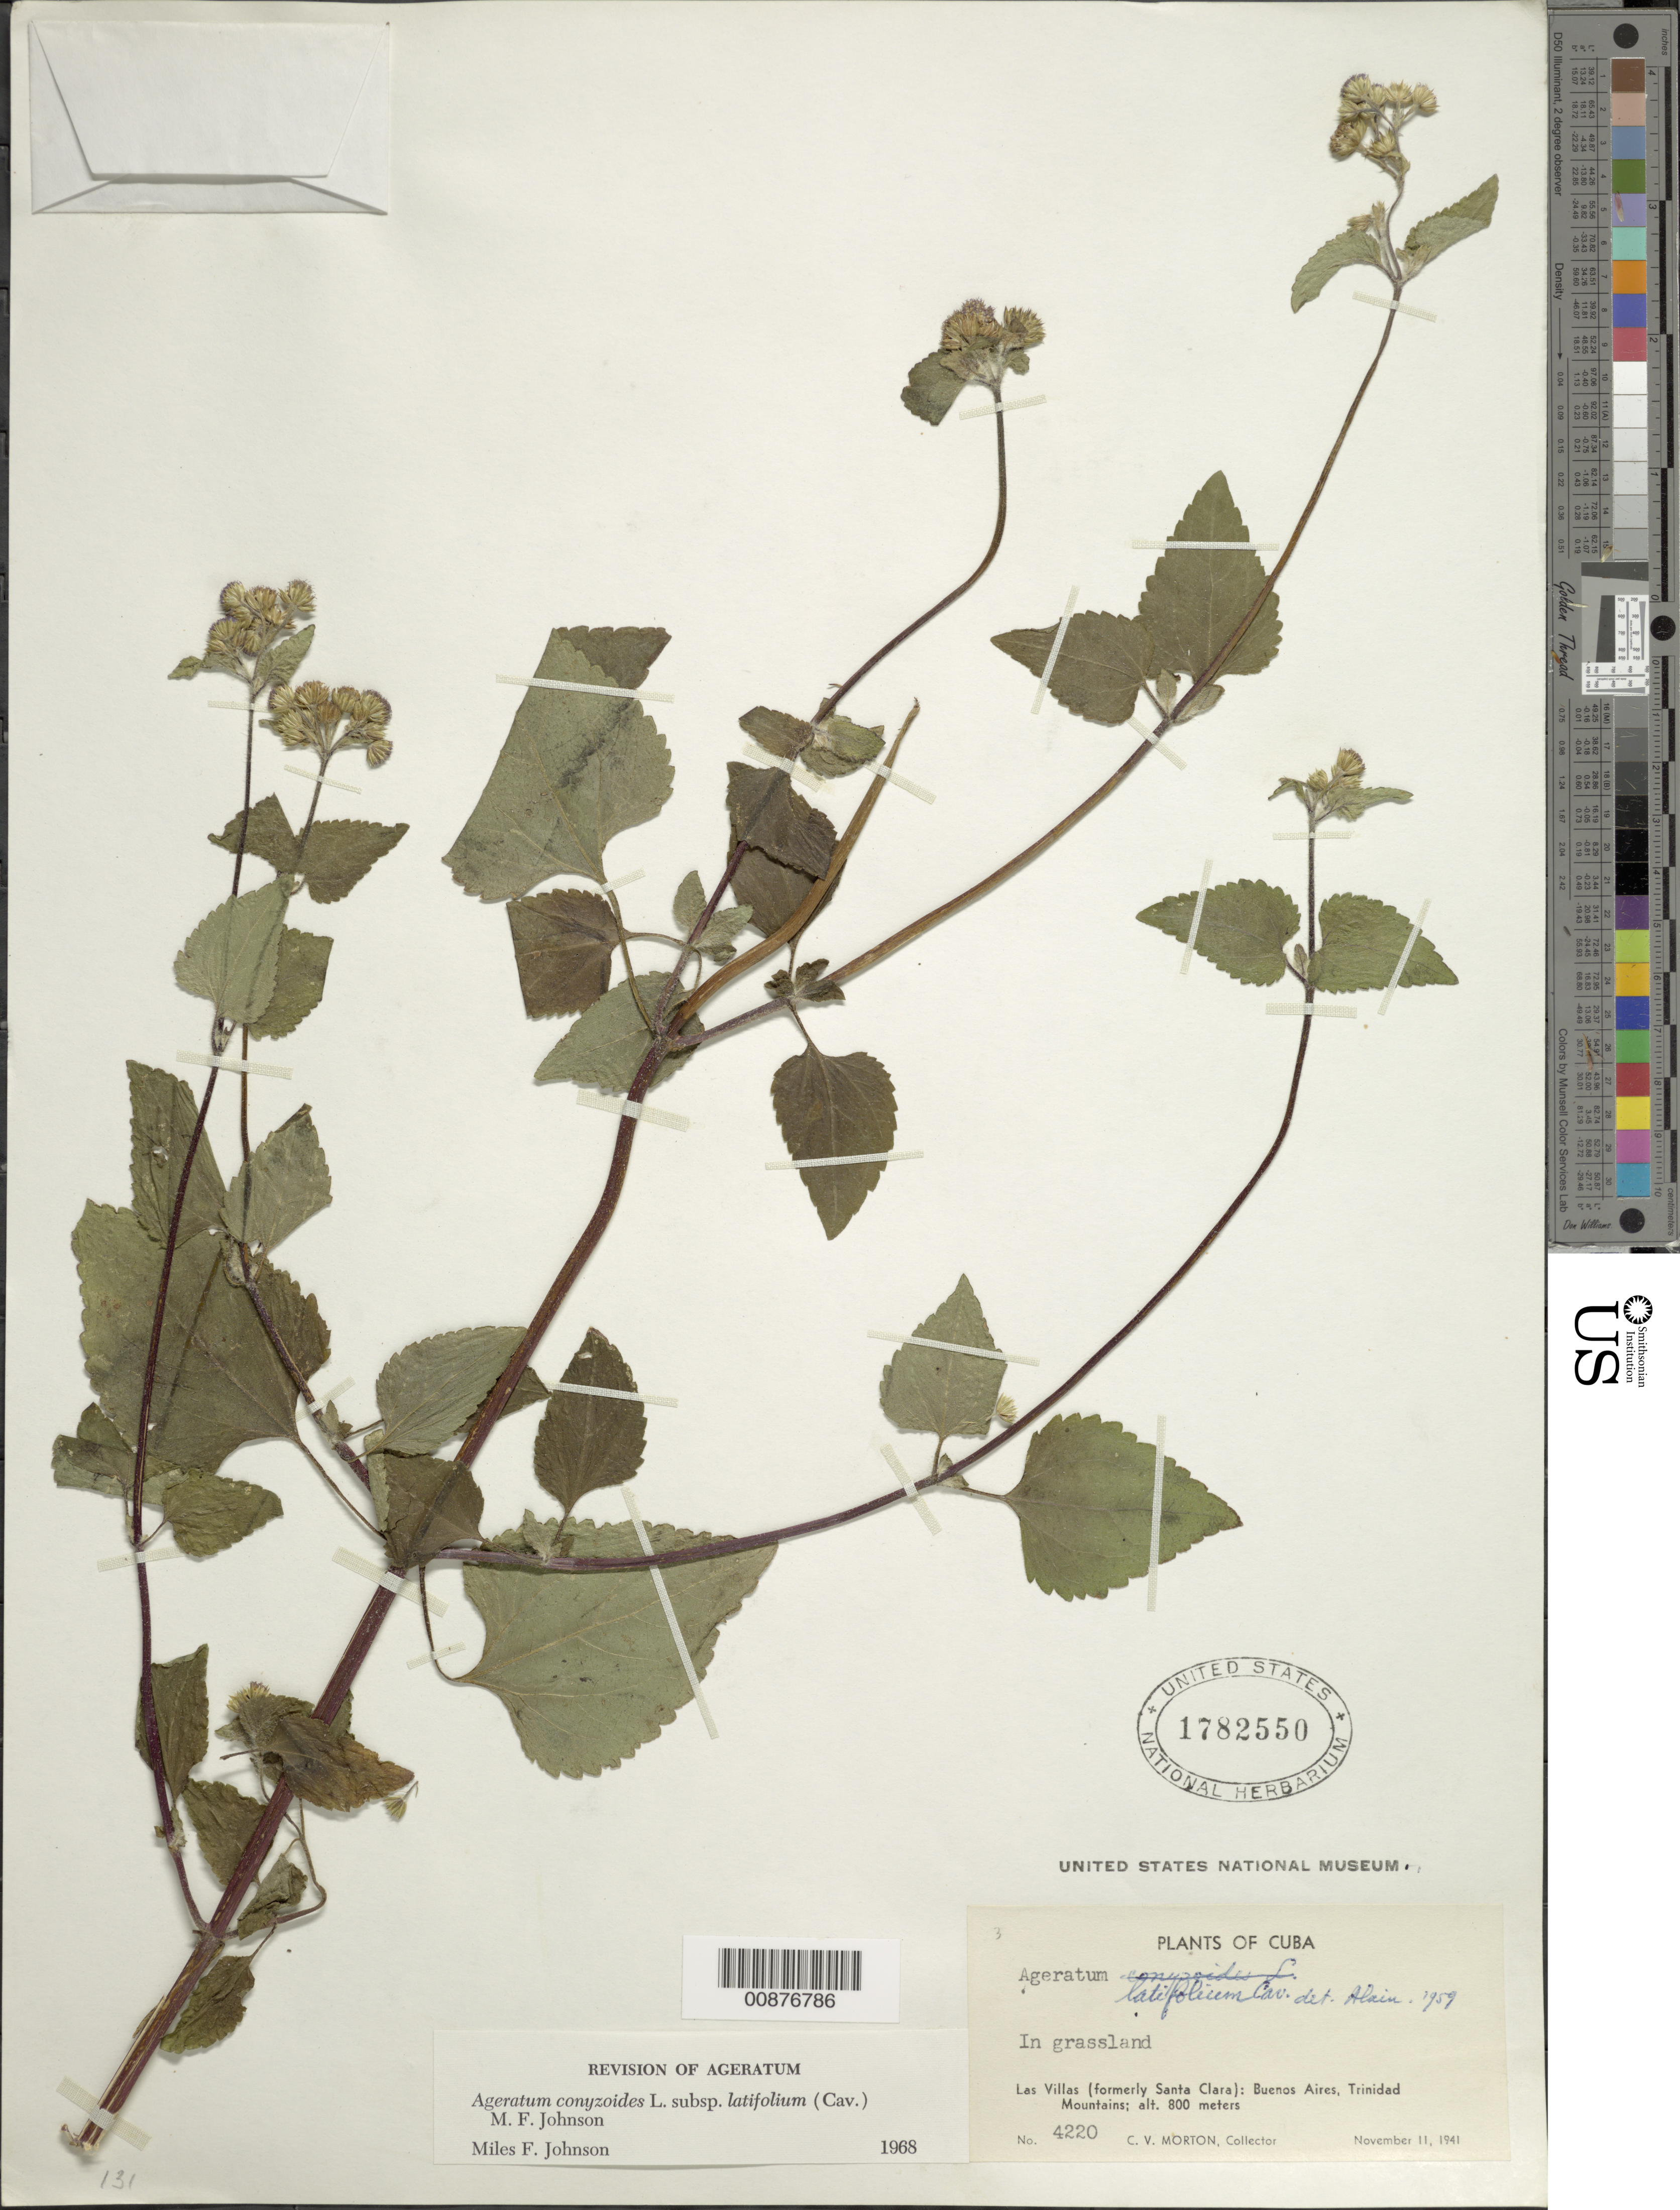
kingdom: Plantae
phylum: Tracheophyta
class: Magnoliopsida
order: Asterales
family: Asteraceae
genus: Ageratum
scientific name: Ageratum conyzoides subsp. latifolium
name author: (Cav.) M.F. Johnson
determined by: Johnson, M. F.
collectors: C. V. Morton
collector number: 4220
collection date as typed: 11 Nov 1941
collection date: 1941-11-11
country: Cuba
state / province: Las Villas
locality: Buenos Aires, Trinidad Mountains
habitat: In grassland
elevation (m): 800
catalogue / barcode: US 1782550